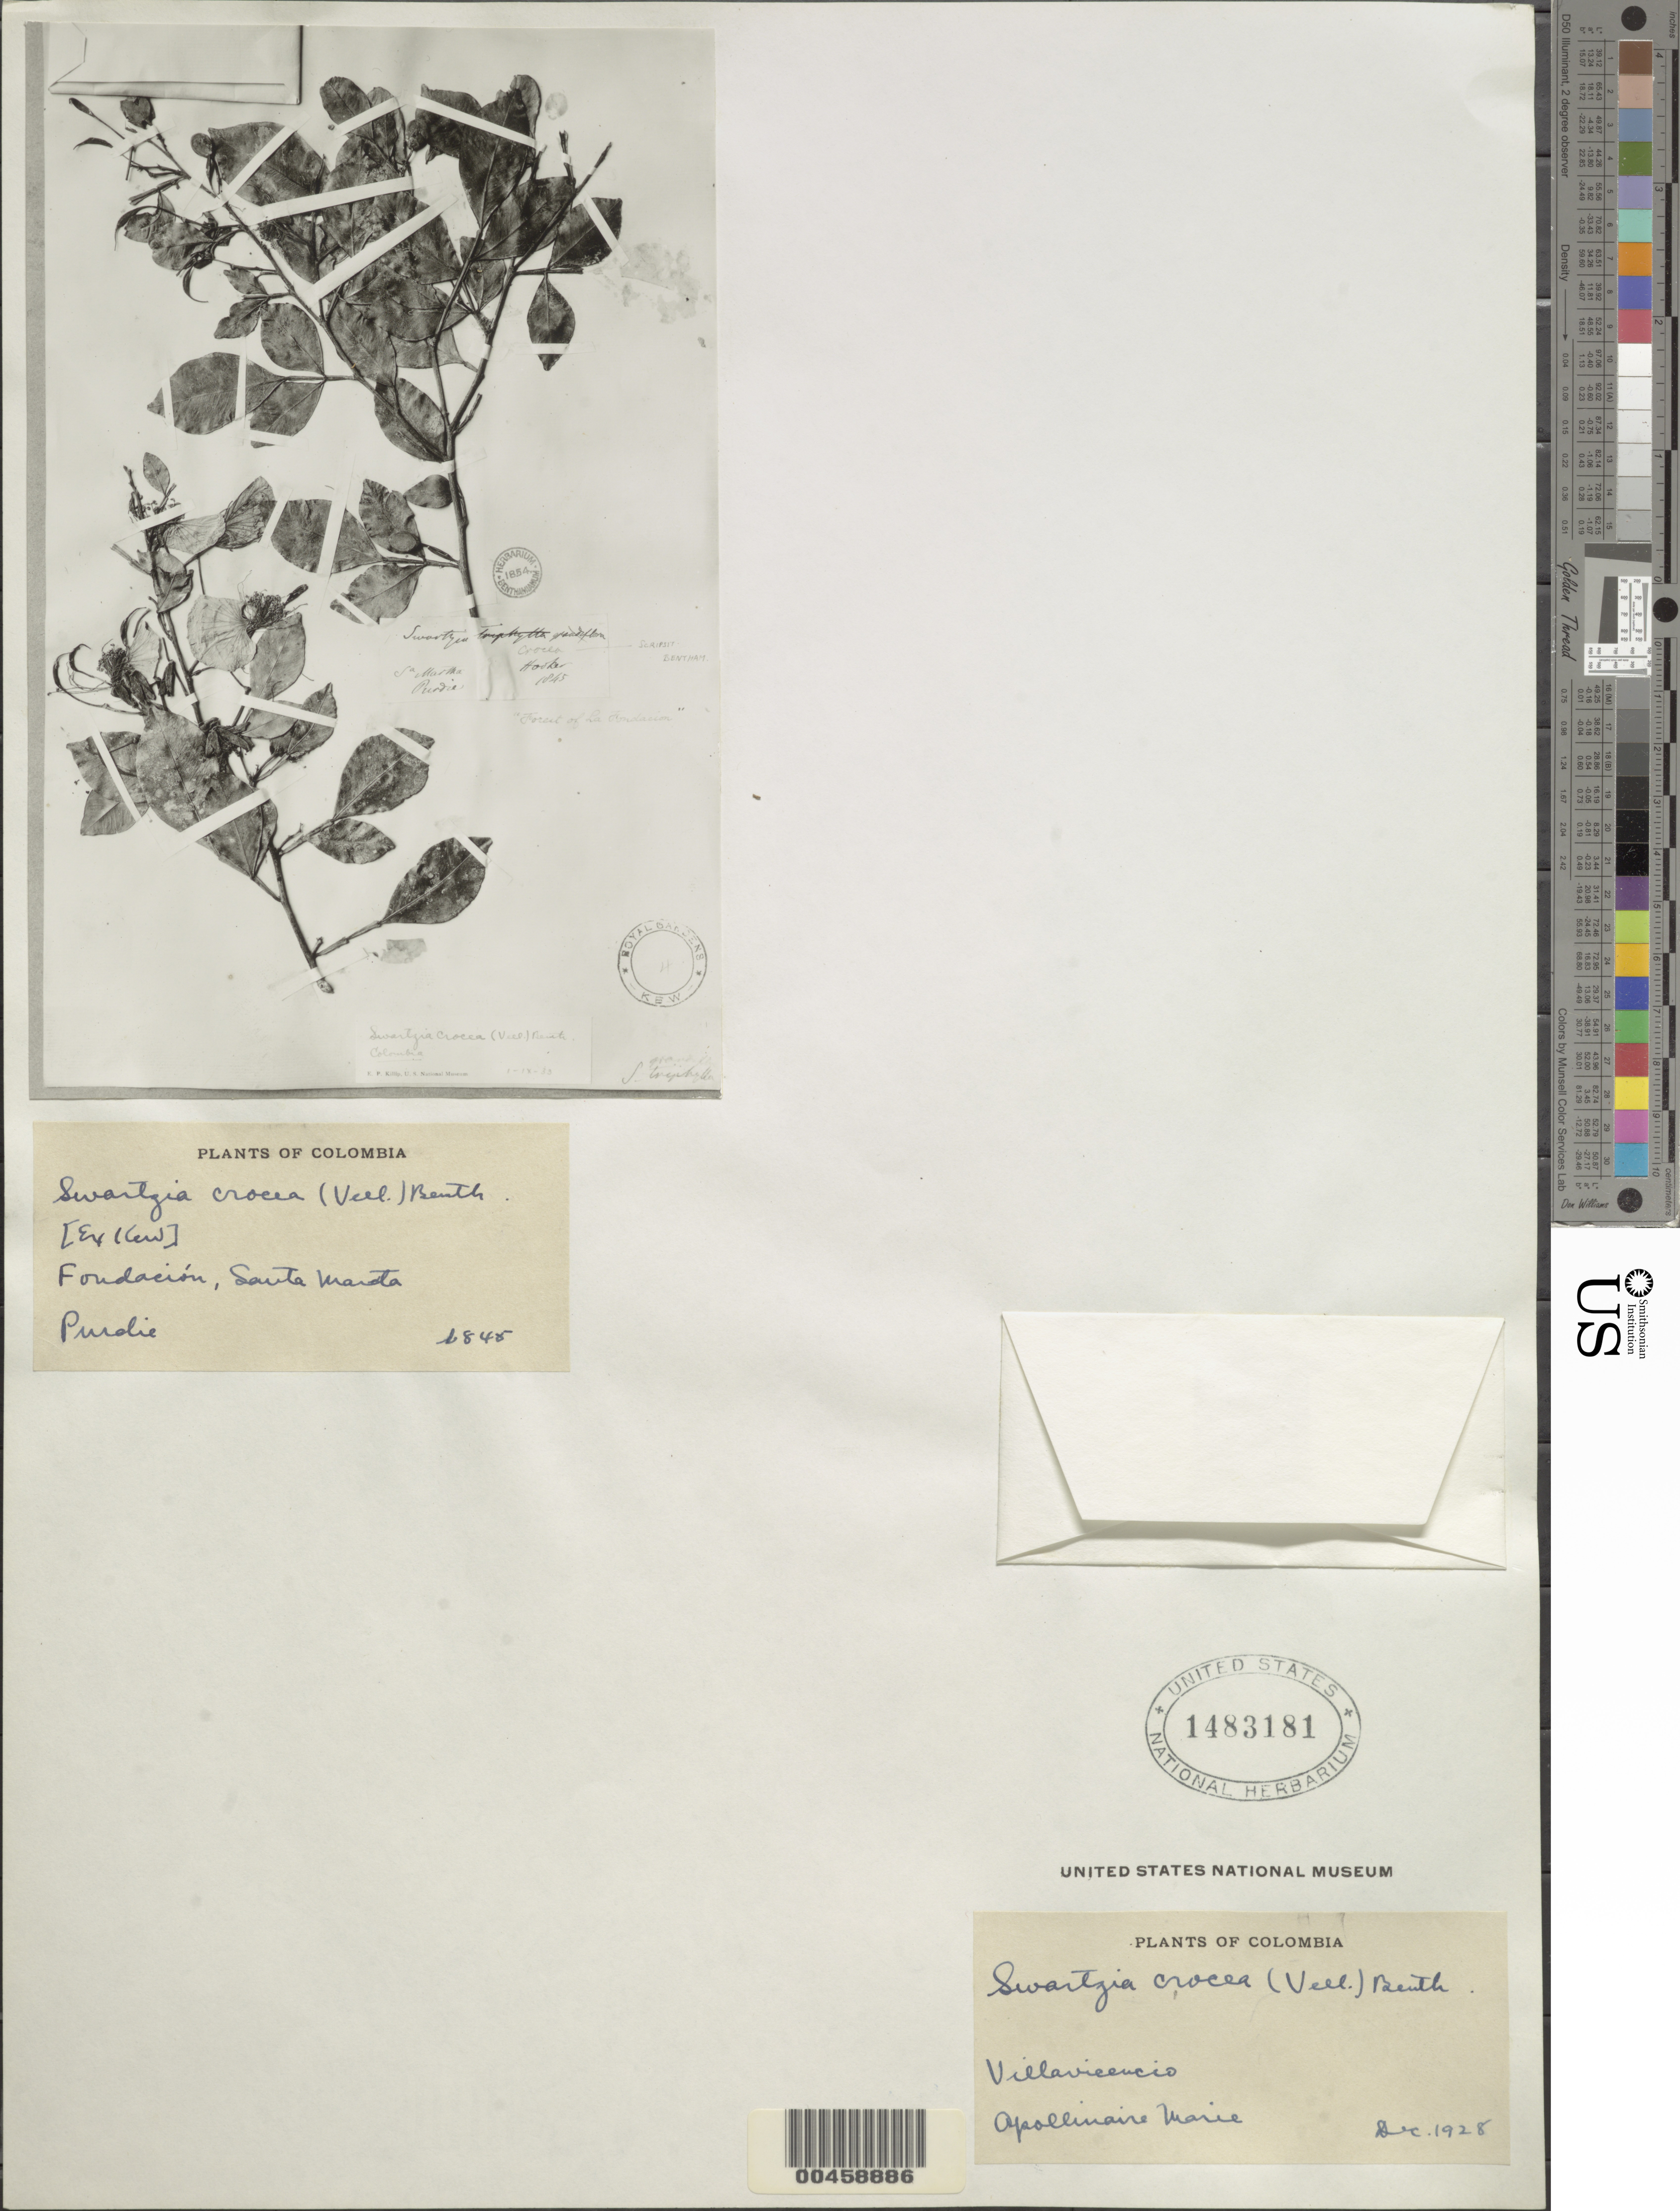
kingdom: Plantae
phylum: Tracheophyta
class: Magnoliopsida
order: Fabales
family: Fabaceae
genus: Swartzia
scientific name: Swartzia simplex var. grandiflora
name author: (Raddi) R.S. Cowan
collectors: B. Apolinar Maria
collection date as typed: Dec 1928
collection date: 1928-12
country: Colombia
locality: Villa Vicencia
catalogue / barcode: US 1483181